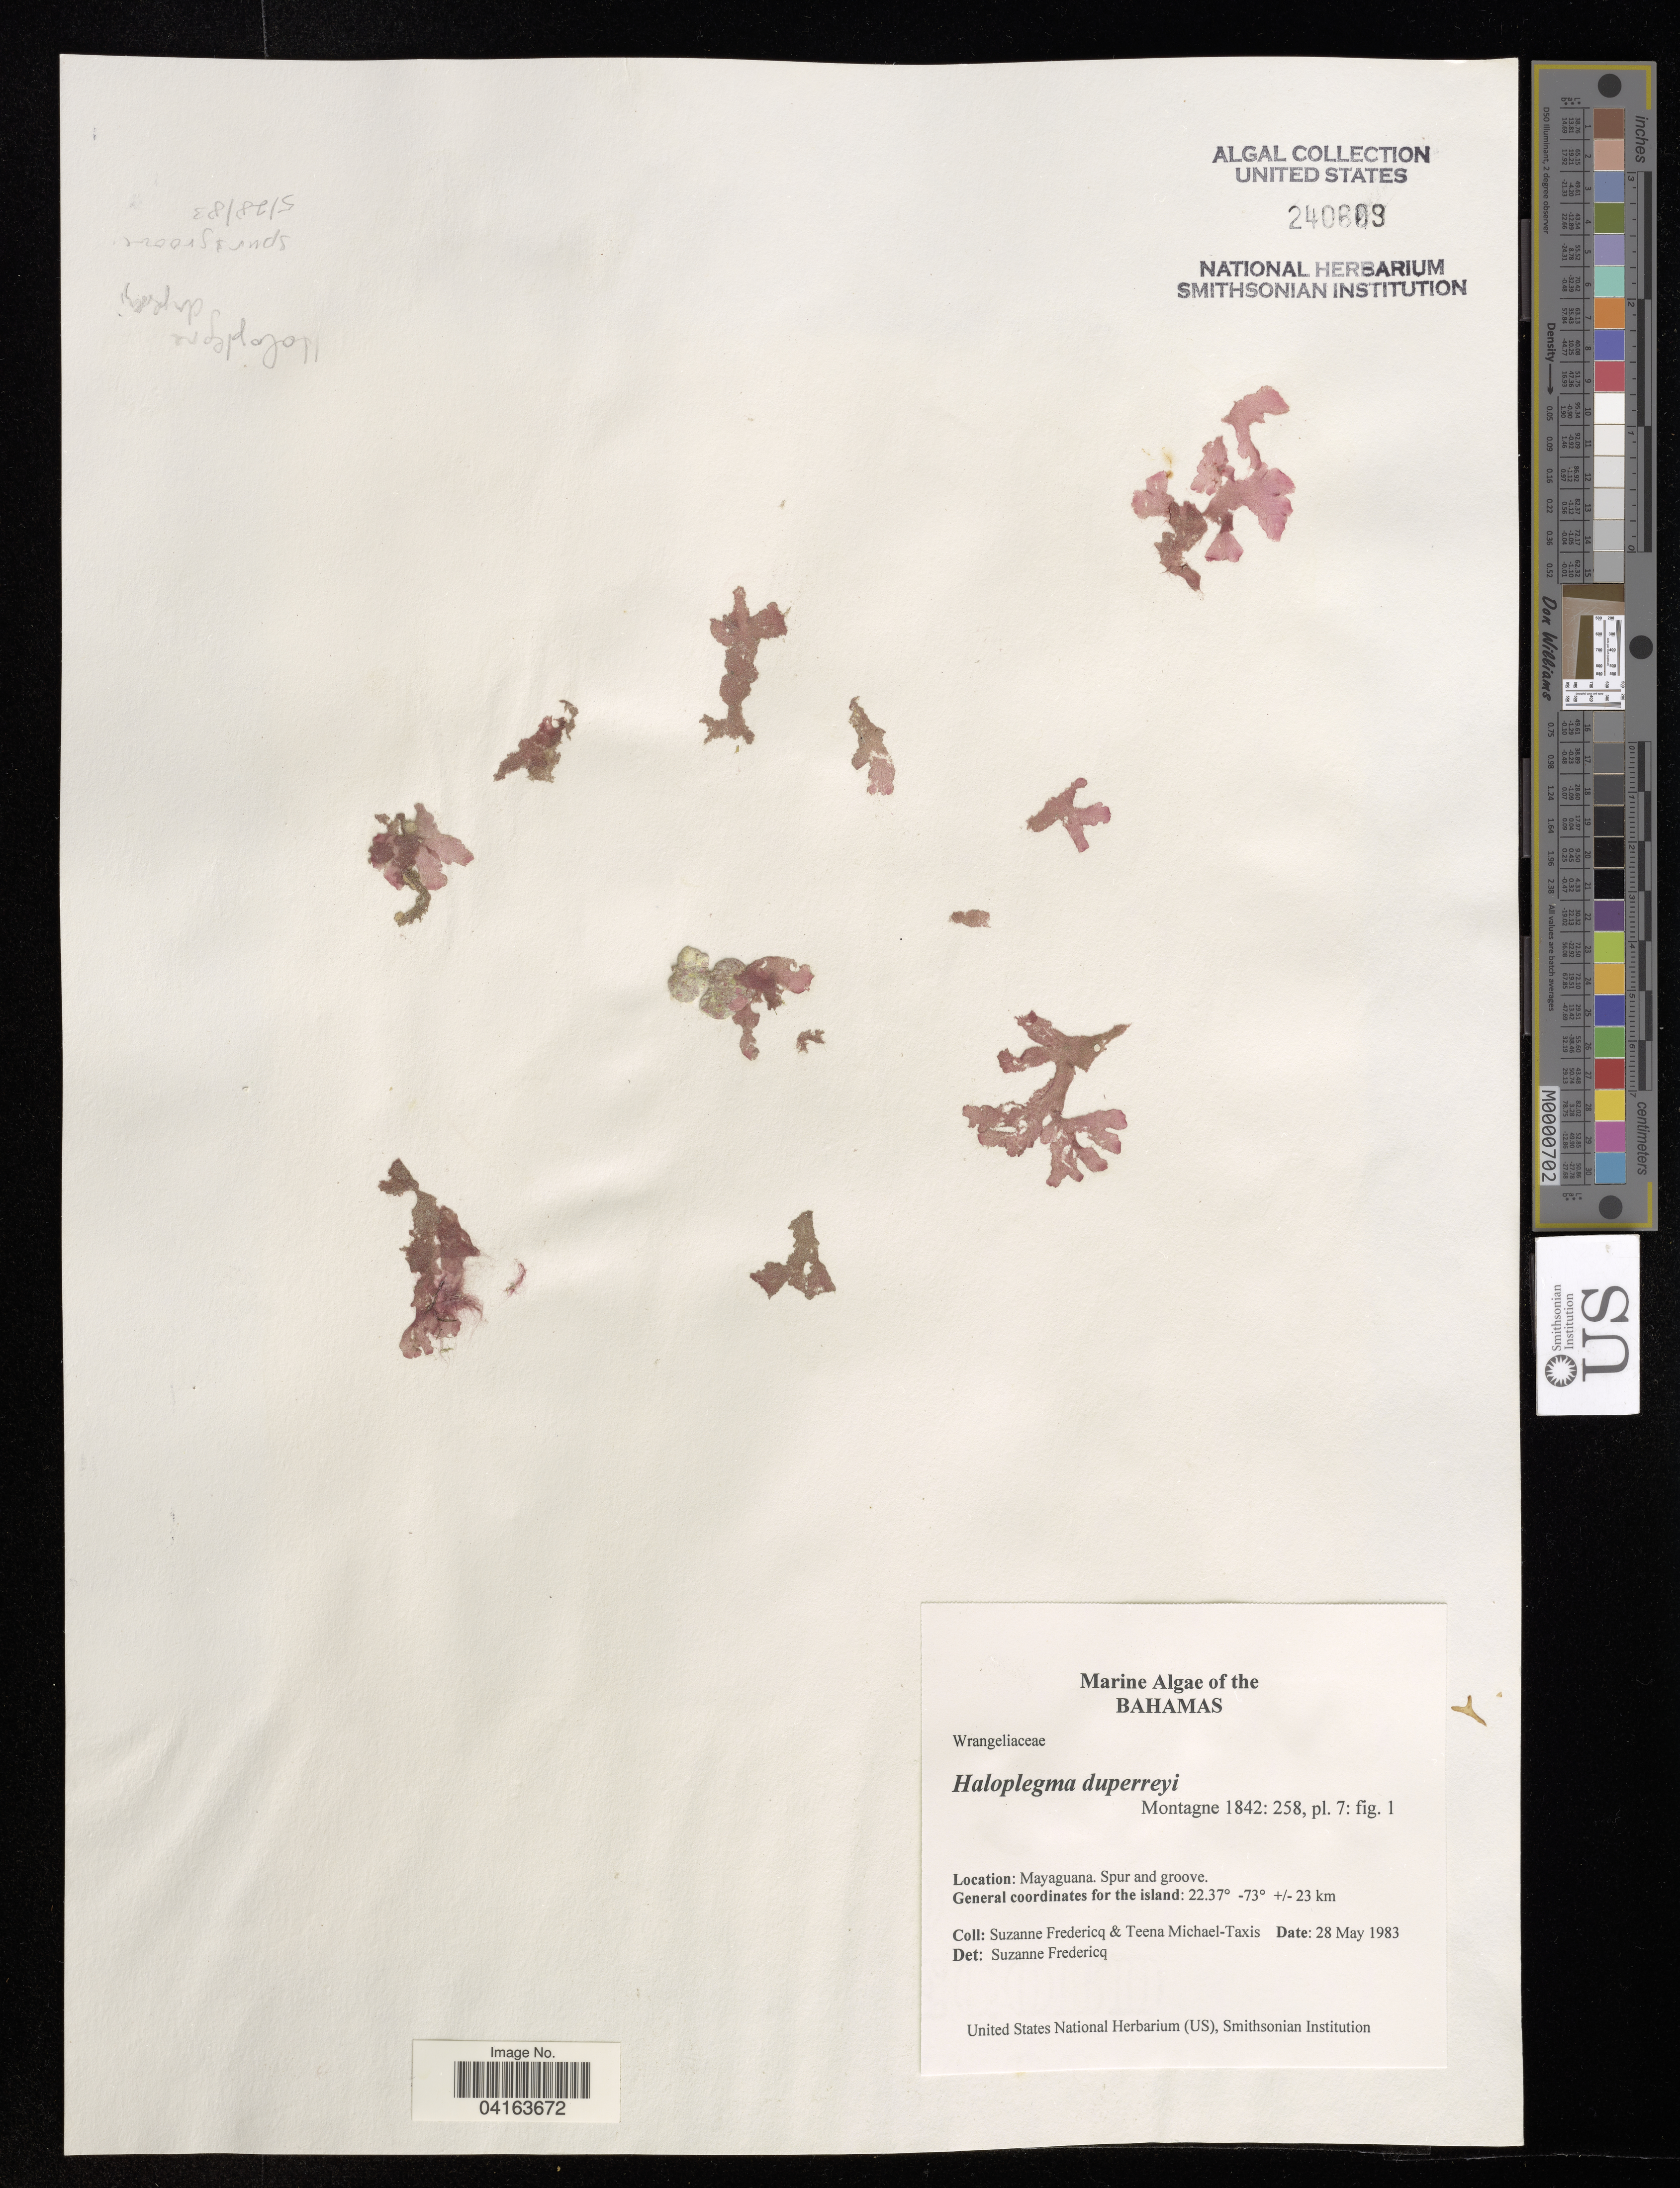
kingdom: Plantae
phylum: Rhodophyta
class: Florideophyceae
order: Ceramiales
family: Wrangeliaceae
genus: Haloplegma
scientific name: Haloplegma duperreyi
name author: Mont.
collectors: S. Fredericq & T. Michael-Taxis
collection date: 1983-05-28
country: Bahamas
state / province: Mayaguana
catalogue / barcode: US 240609